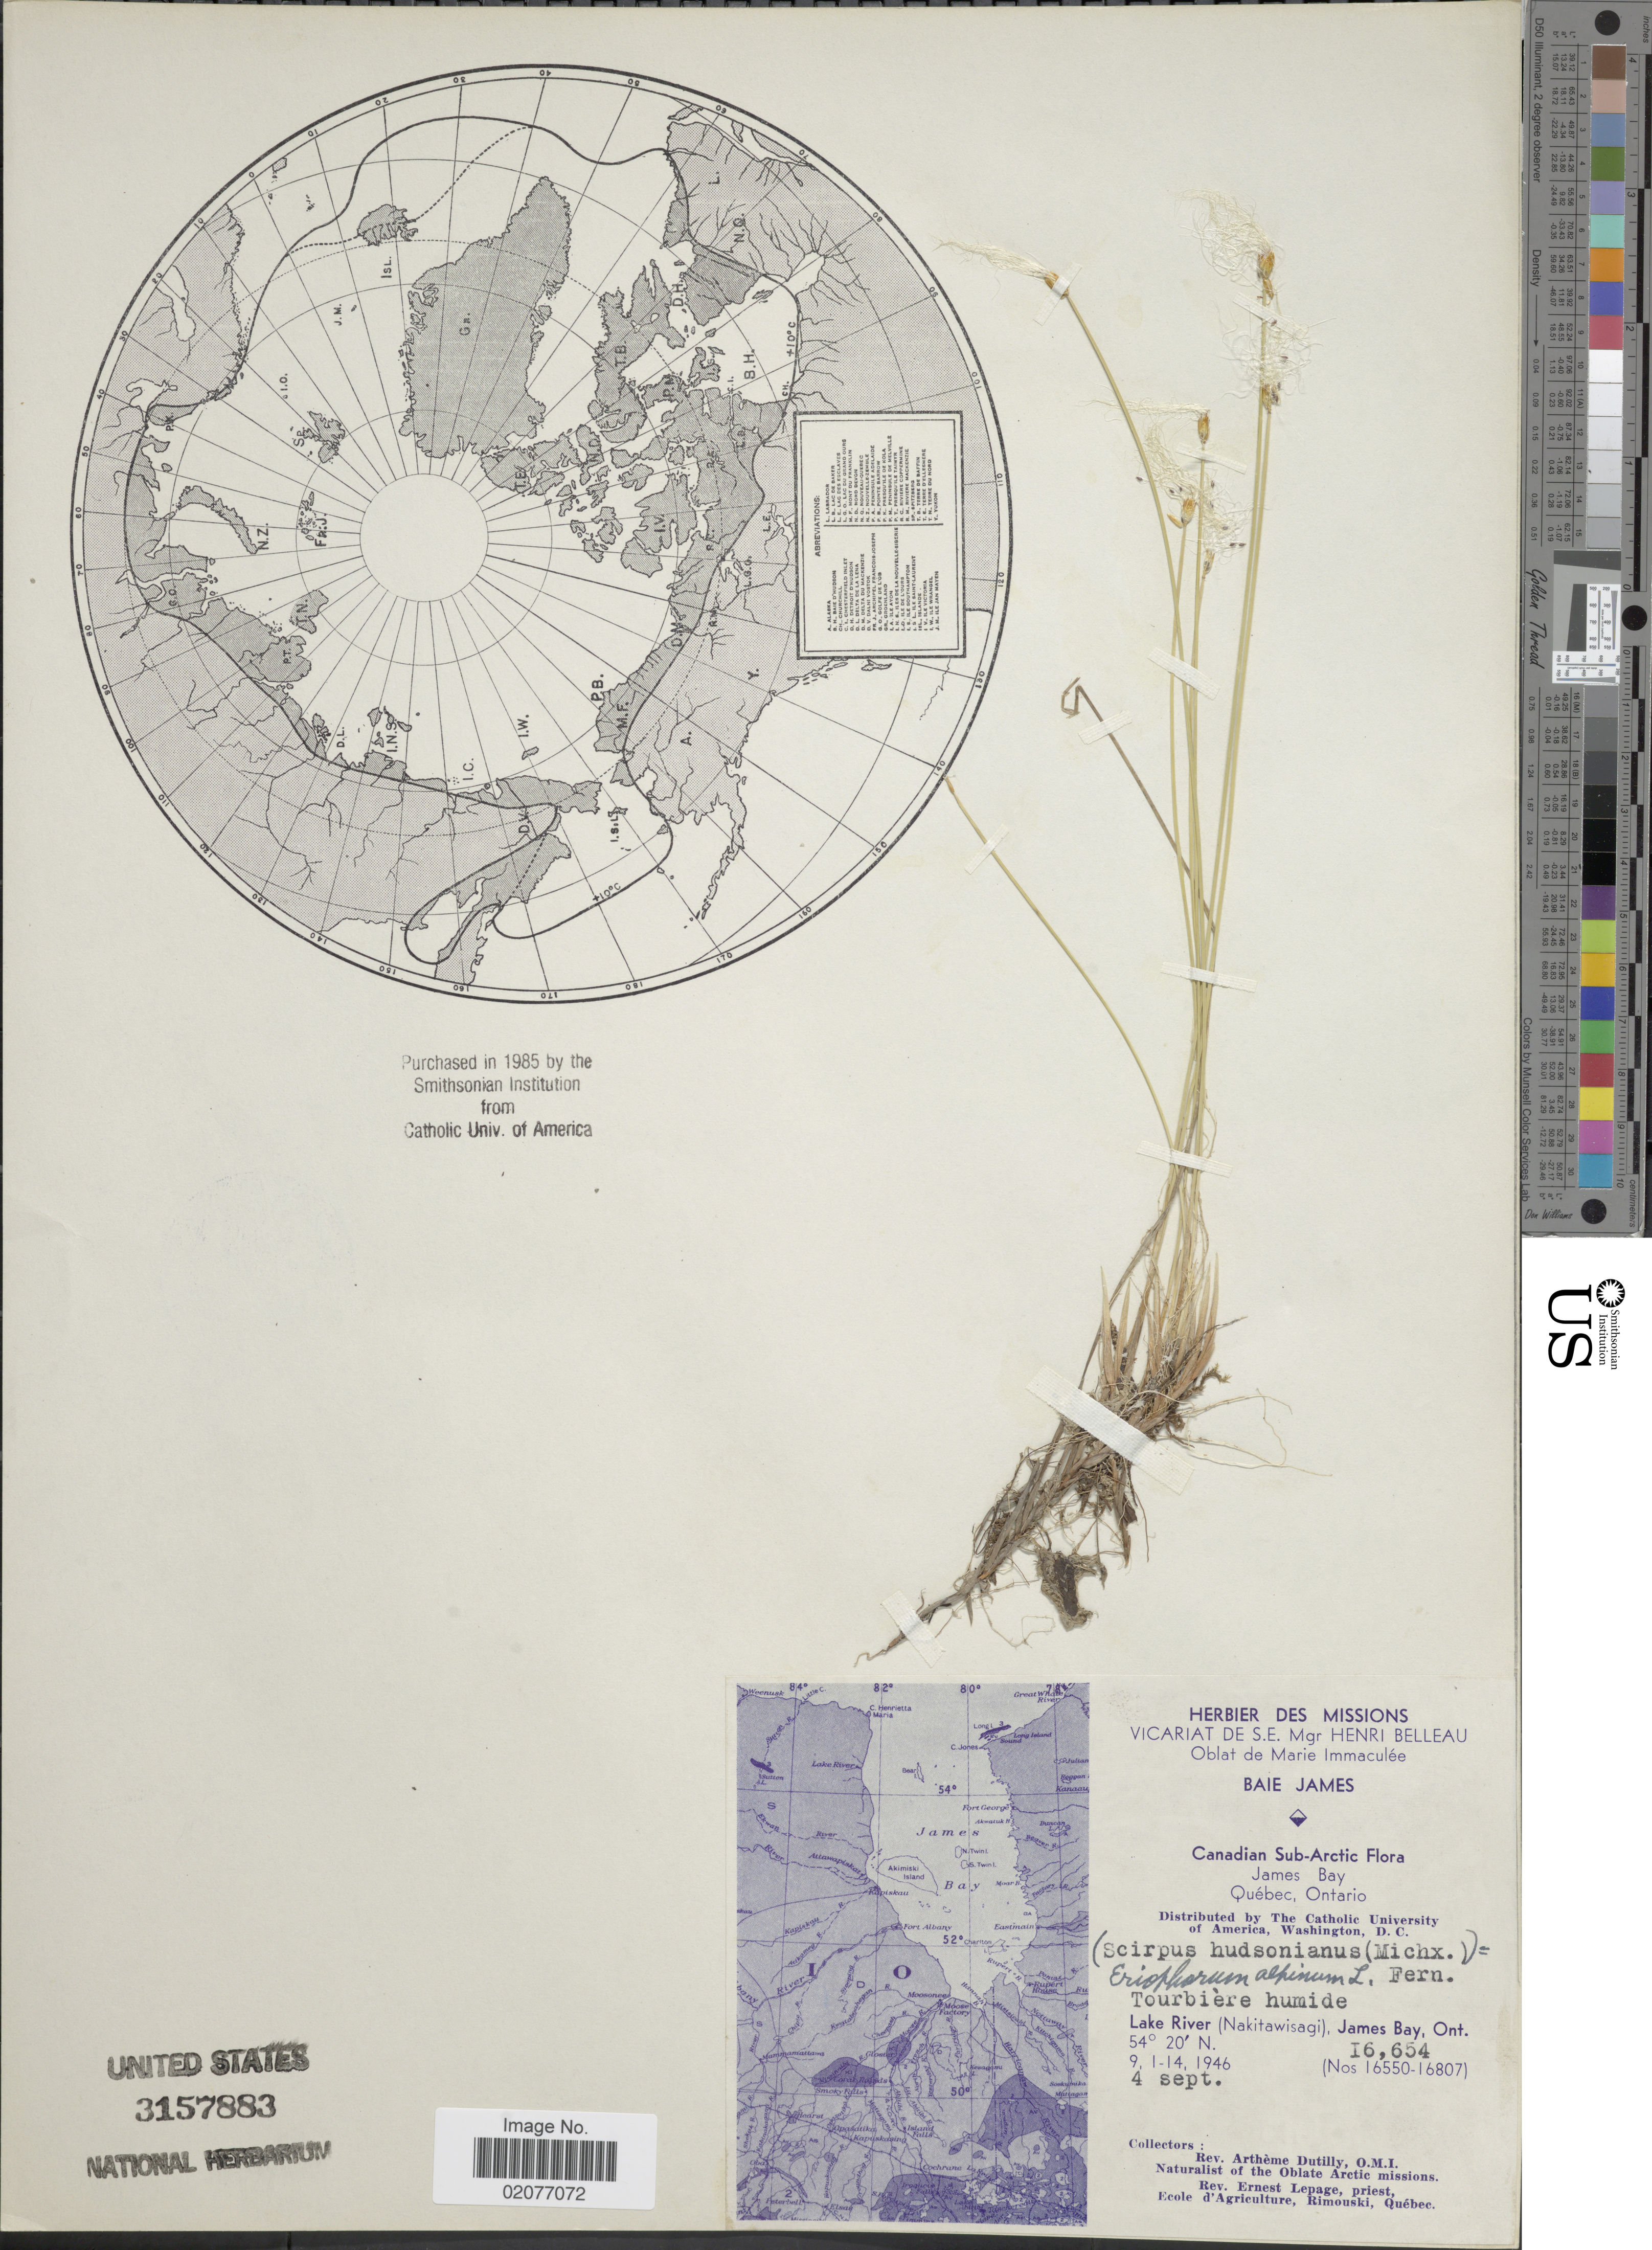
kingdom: Plantae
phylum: Tracheophyta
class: Liliopsida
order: Poales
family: Cyperaceae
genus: Trichophorum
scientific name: Trichophorum alpinum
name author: (L.) Pers.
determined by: Strong, Mark T., (BOT), Smithsonian Institution - National Museum of Natural History (UNITED STATES)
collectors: A. Dutilly & E. Lepage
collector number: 16654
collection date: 1946-09-04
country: Canada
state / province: Quebec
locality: Canadian Sub-Arctic, James Bay, Québec, Ontario, Tourbière humide, Lake River (Nakitawisagi), James Bay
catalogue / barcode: US 3157883